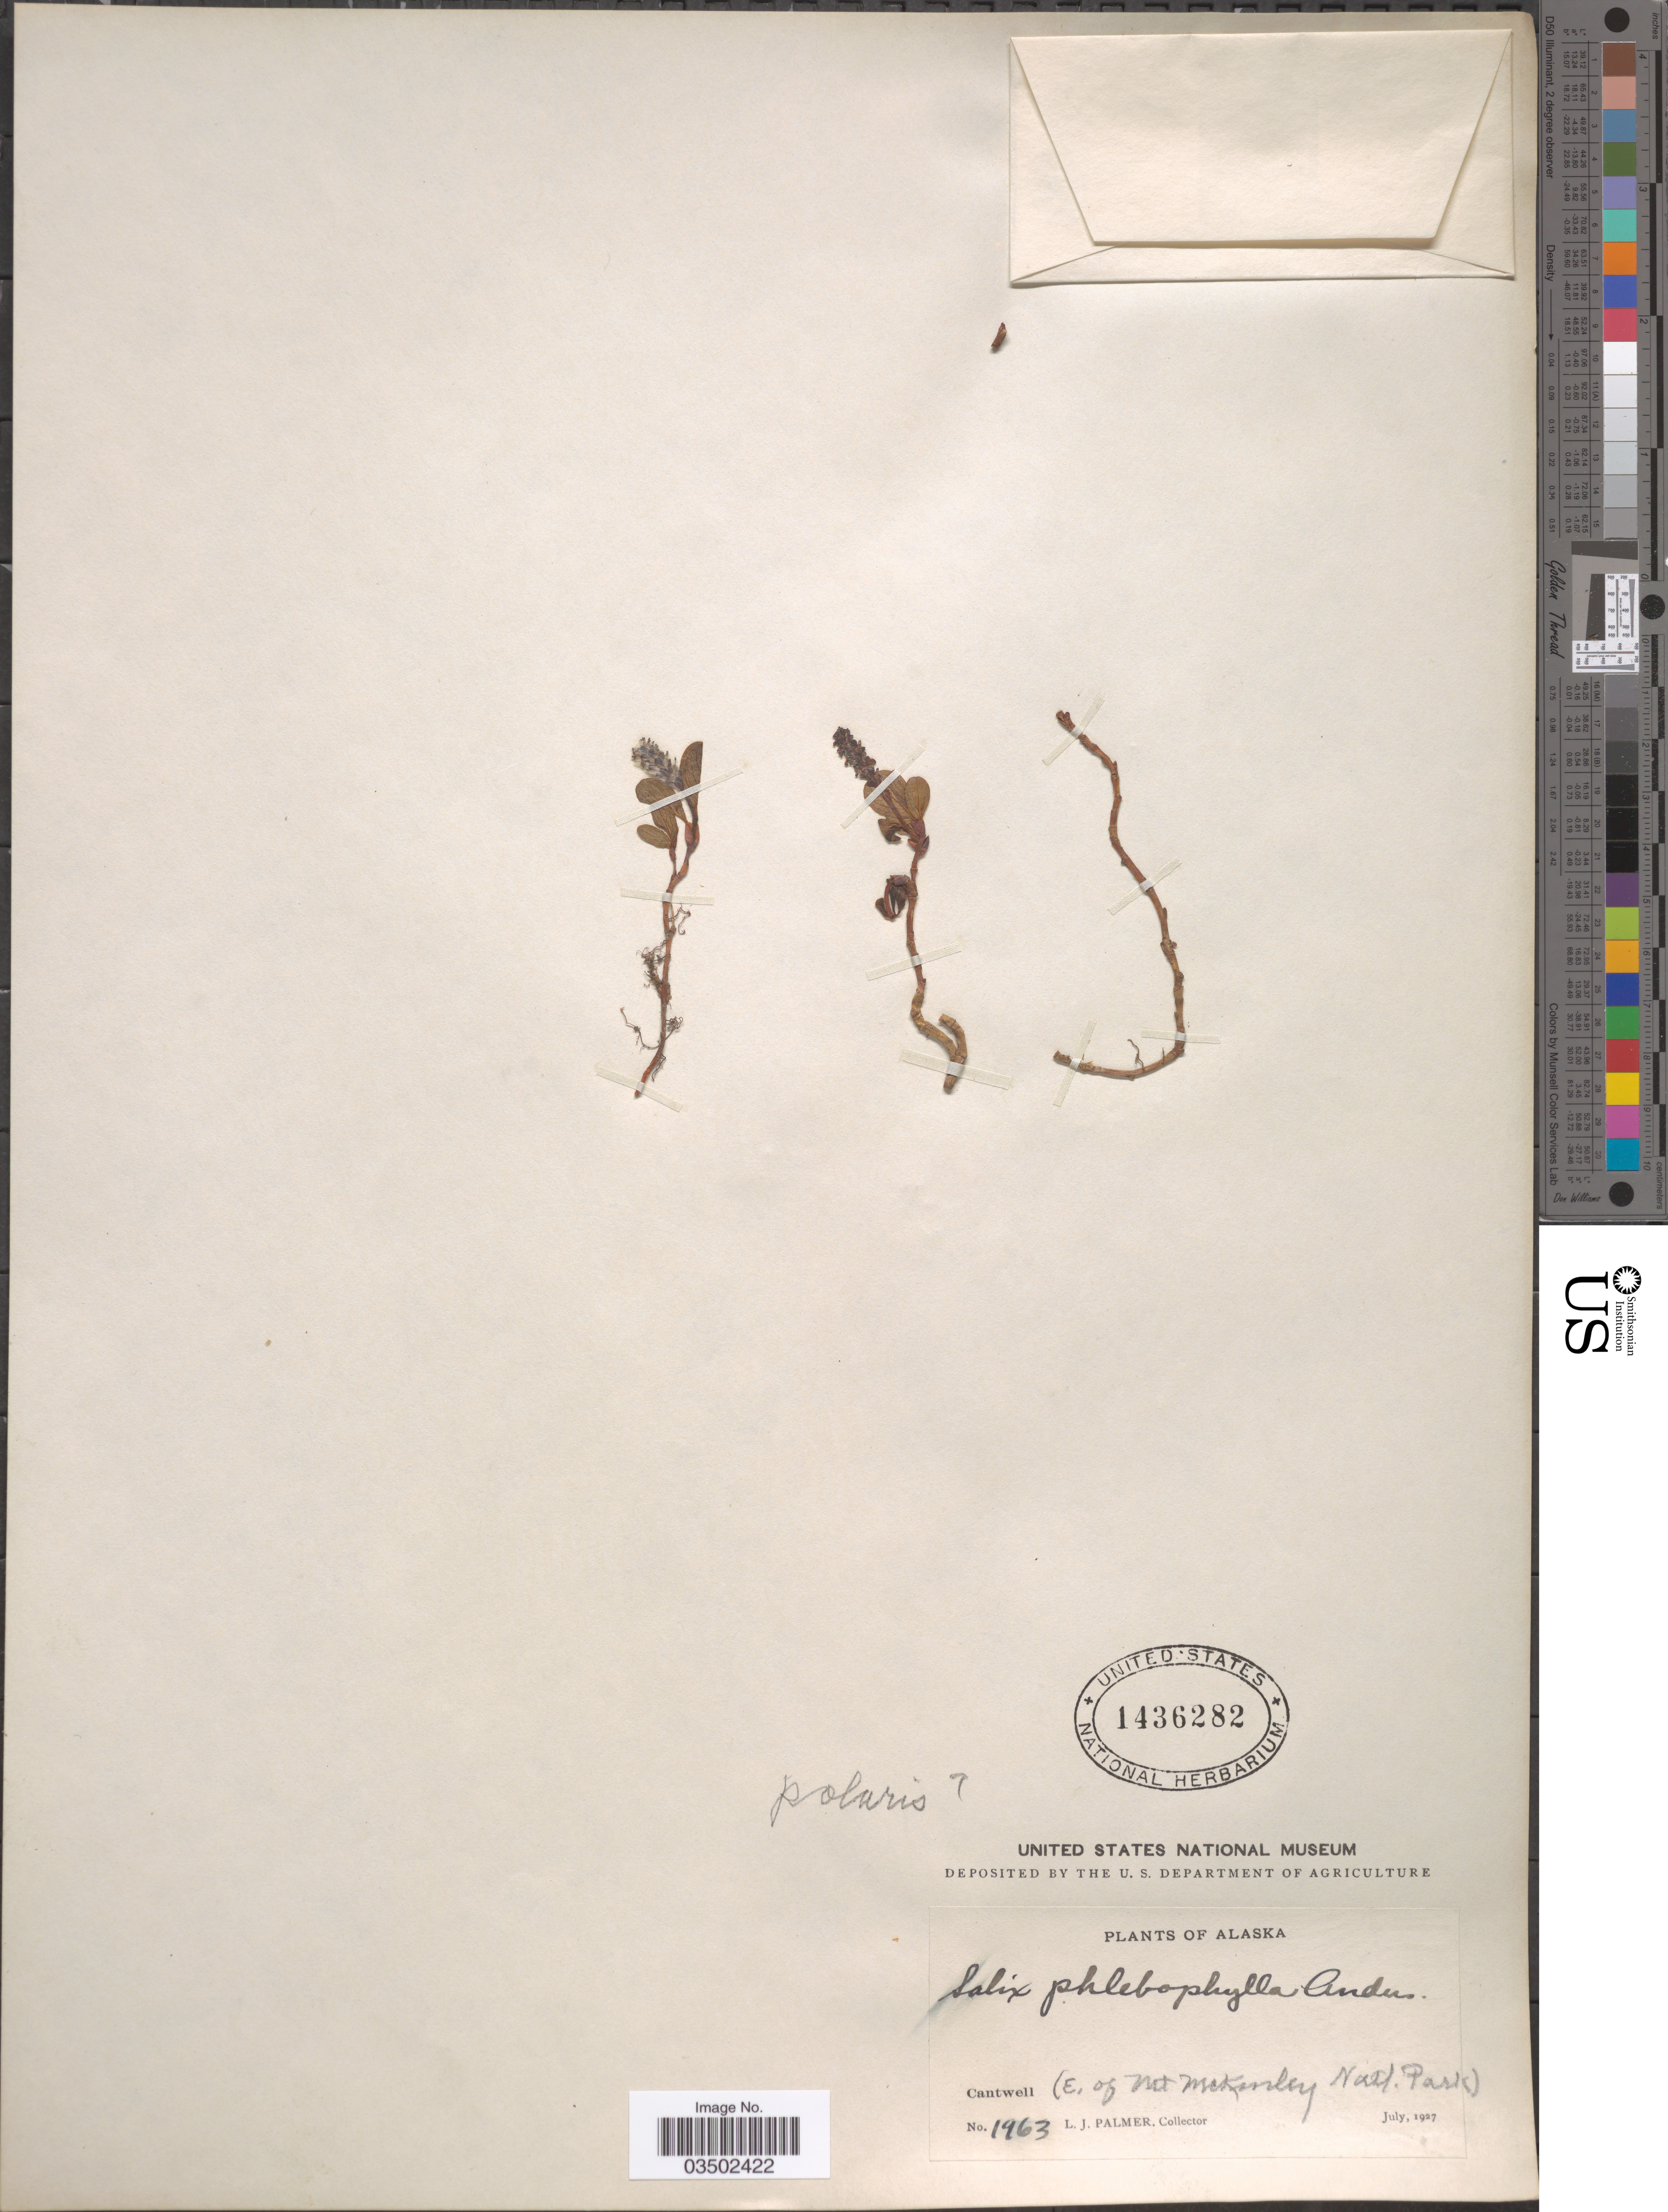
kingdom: Plantae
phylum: Tracheophyta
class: Magnoliopsida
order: Malpighiales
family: Salicaceae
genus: Salix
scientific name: Salix polaris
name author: Wahlenb.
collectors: L. J. Palmer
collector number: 1963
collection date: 1927-07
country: United States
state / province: Alaska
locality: Cantwell (E. of Mt McKinley Natl. Park).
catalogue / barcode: US 1436282